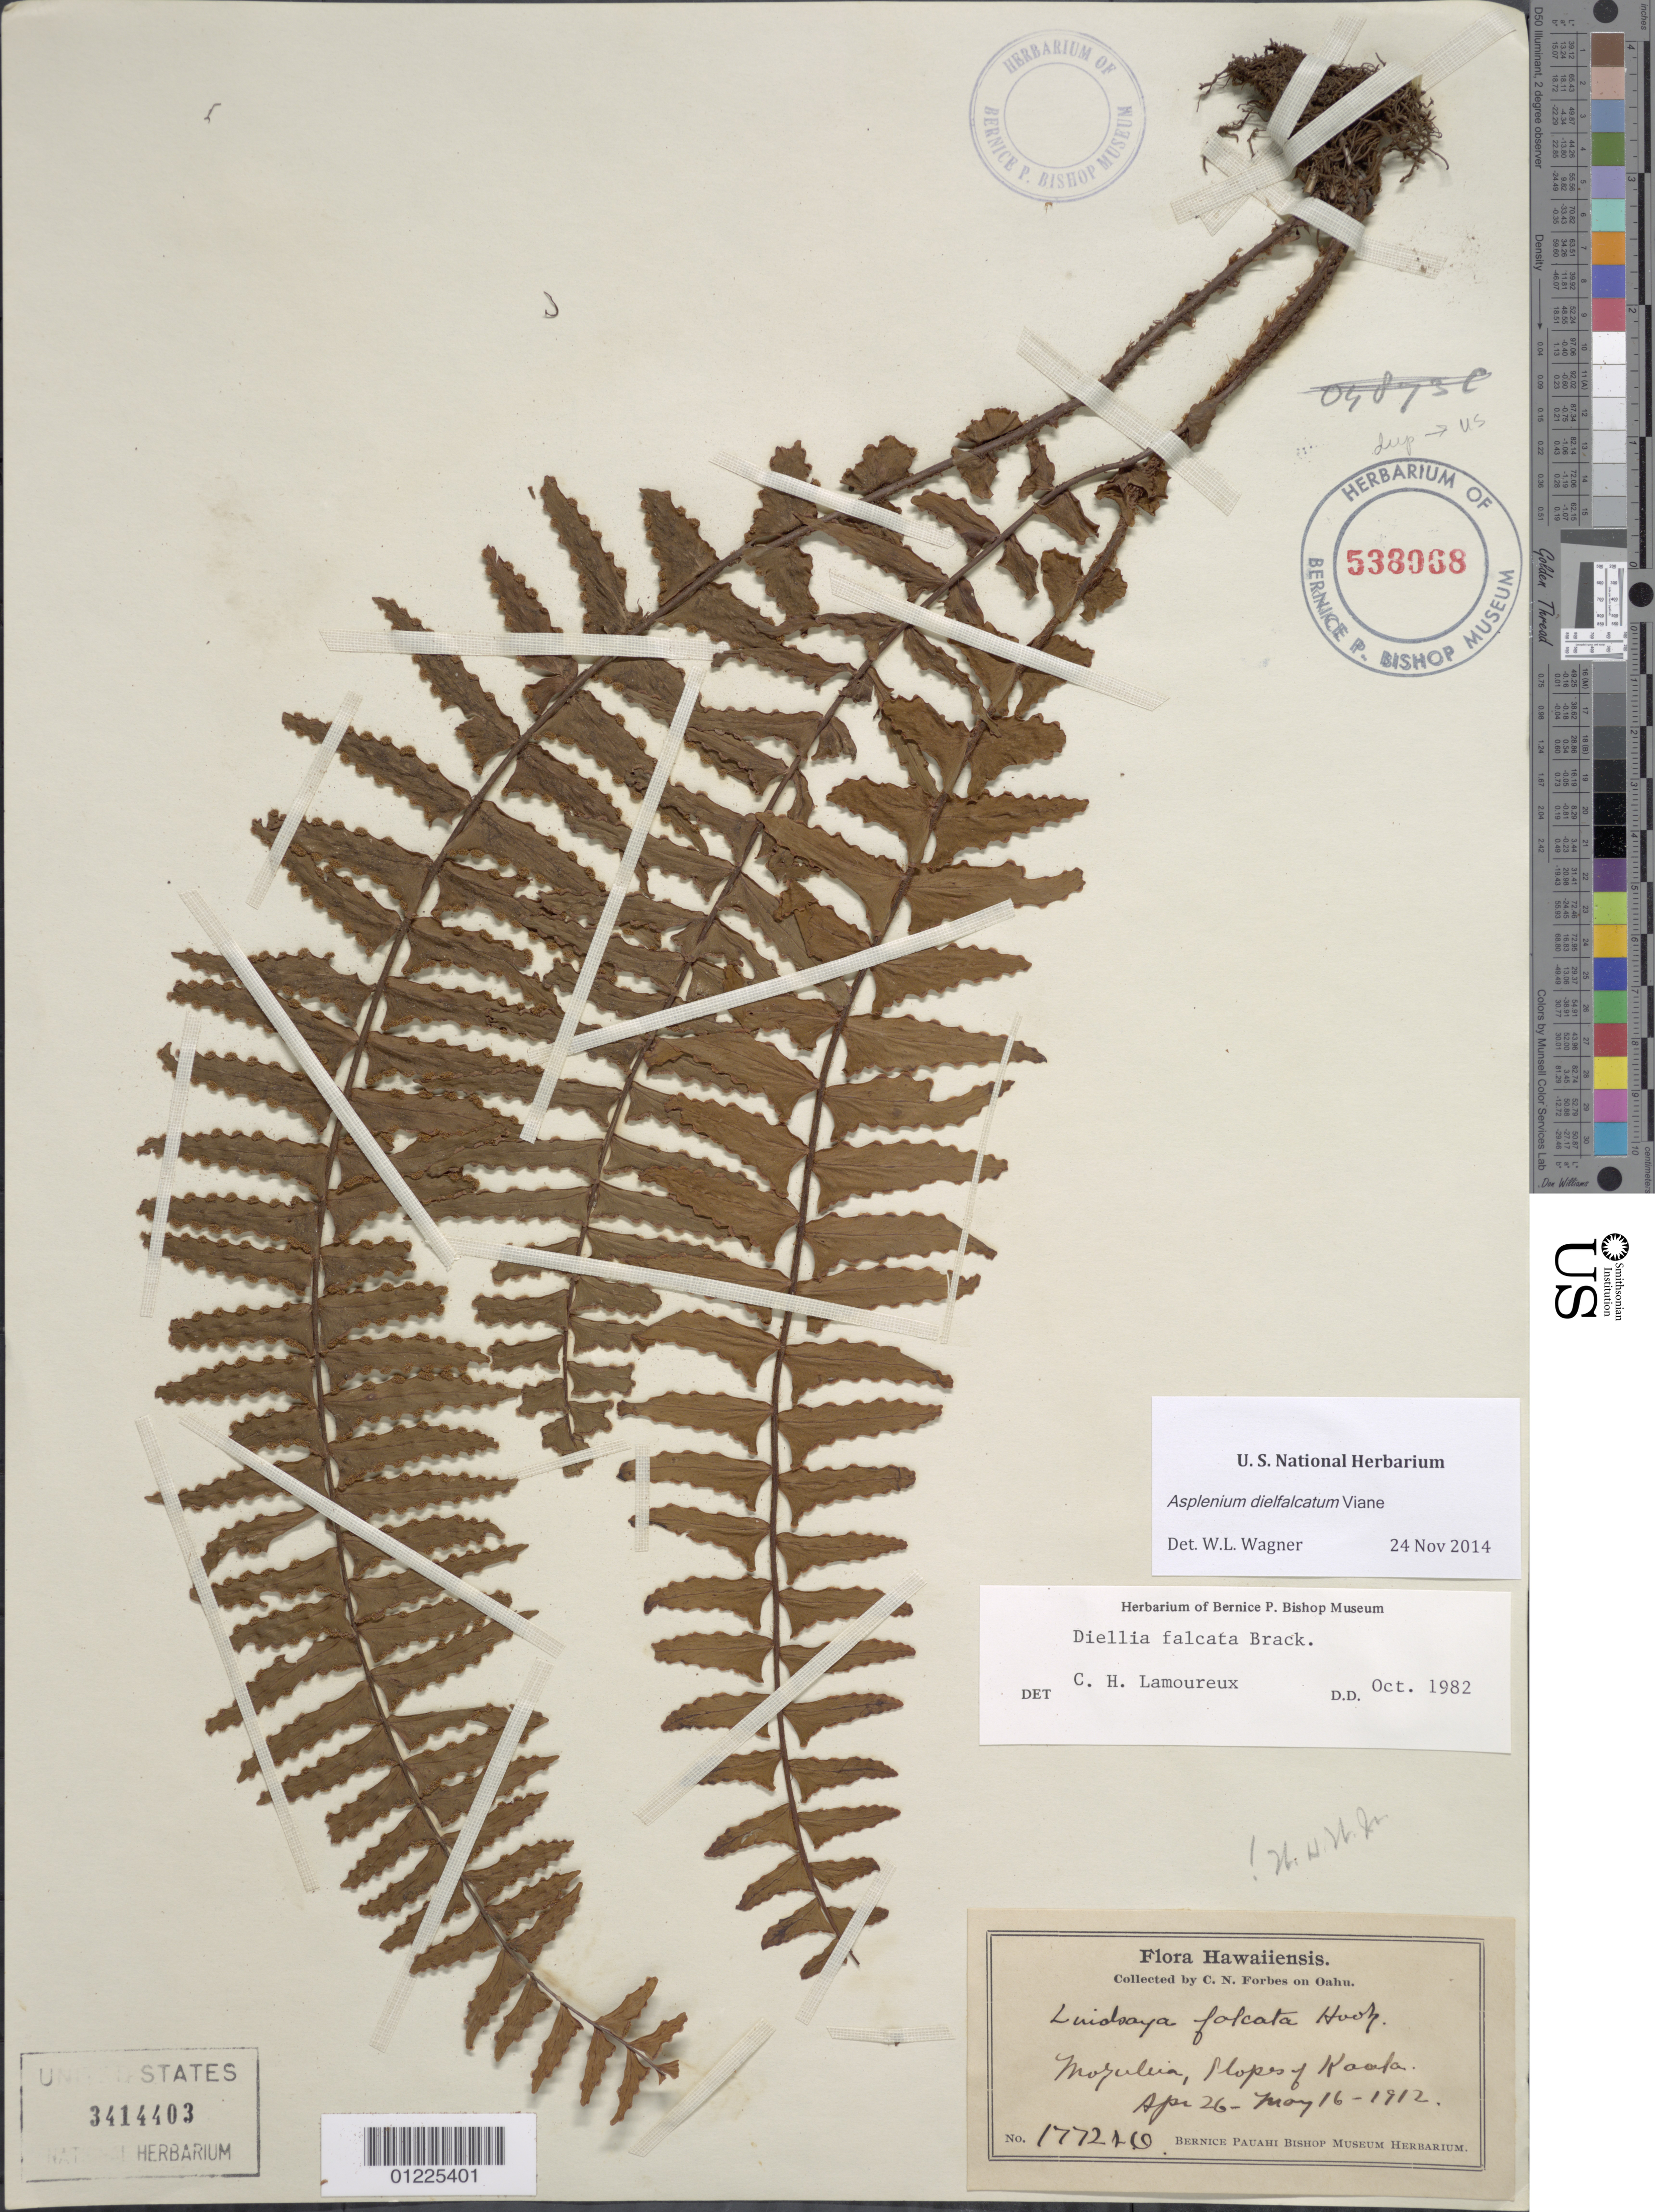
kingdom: Plantae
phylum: Tracheophyta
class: Polypodiopsida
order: Polypodiales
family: Aspleniaceae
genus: Asplenium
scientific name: Asplenium dielfalcatum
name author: Viane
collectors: C. N. Forbes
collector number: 17722O.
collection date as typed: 26 Apr 1912 to 16 May 1912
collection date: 1912-04-26/1912-05-16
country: United States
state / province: Hawaii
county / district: Honolulu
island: Oahu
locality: Waianae Mts., Mokuleia, slopes of Kaala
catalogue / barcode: US 3414403